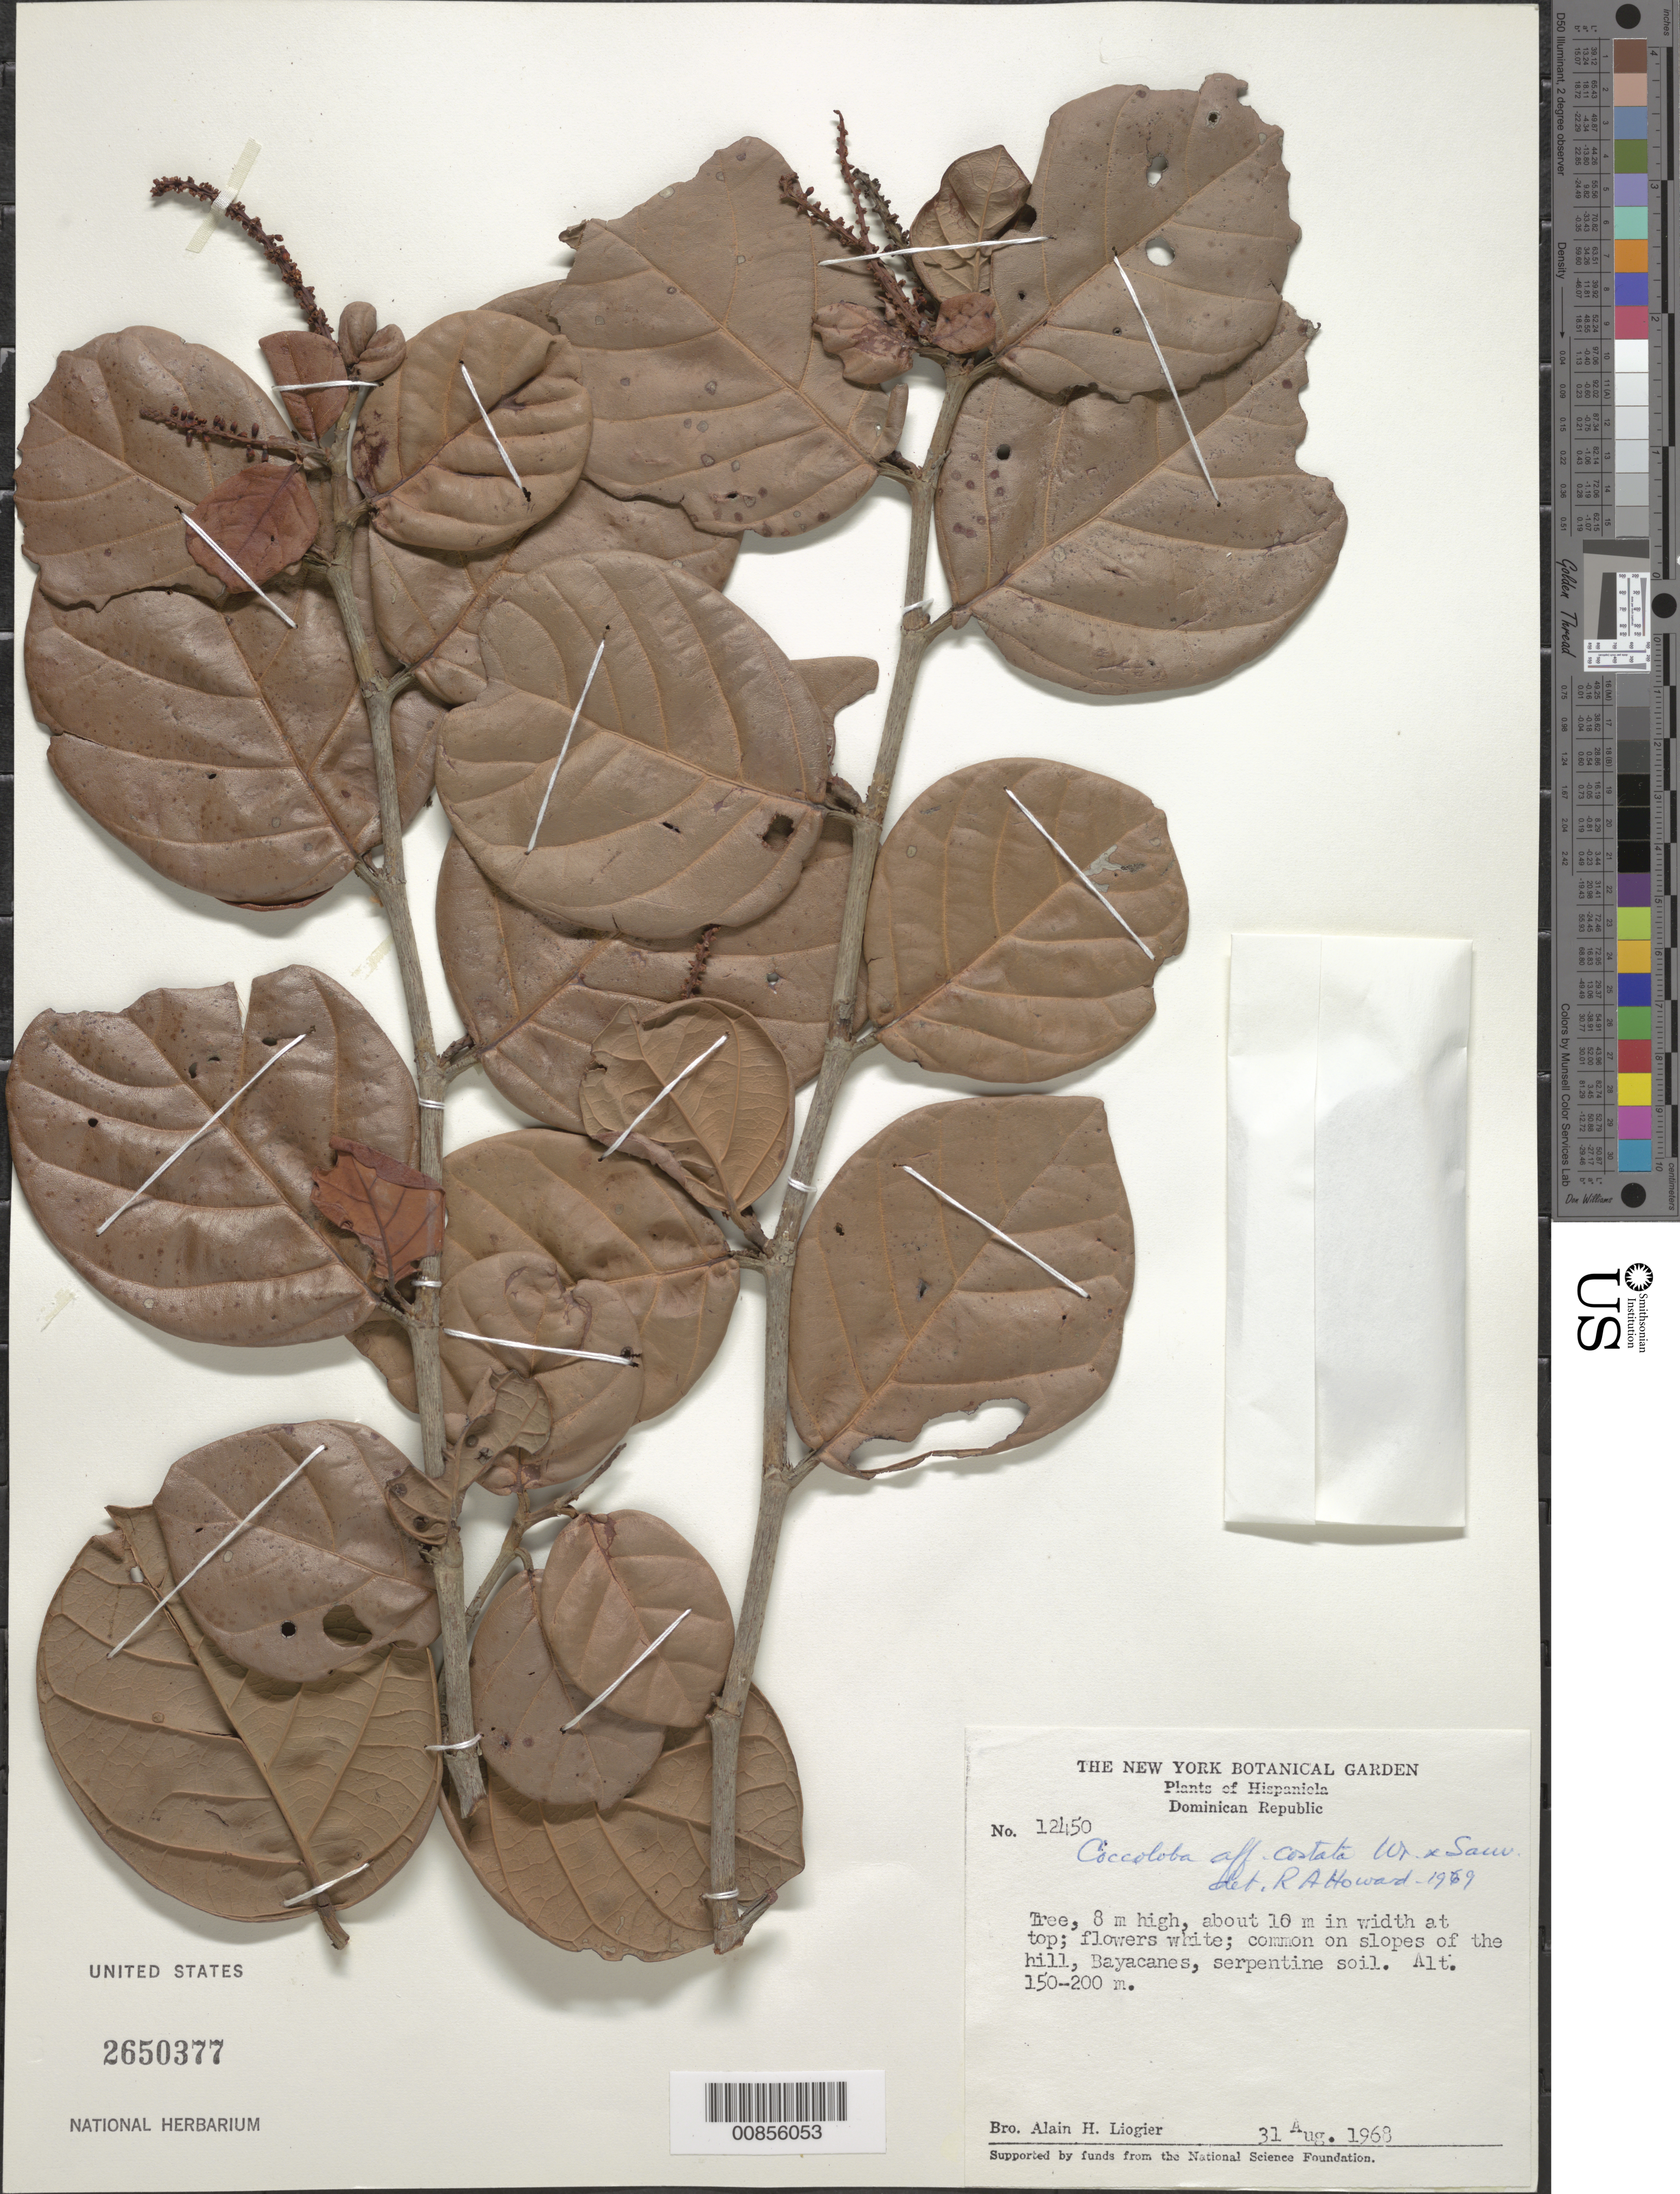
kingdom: Plantae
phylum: Tracheophyta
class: Magnoliopsida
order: Caryophyllales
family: Polygonaceae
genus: Coccoloba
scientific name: Coccoloba costata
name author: C. Wright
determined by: Howard, R. A.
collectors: A. H. Liogier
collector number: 12450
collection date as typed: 31 Aug 1968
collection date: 1968-08-31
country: Dominican Republic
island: Hispaniola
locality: Bayacanes.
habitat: Common on slopes of the hill. Serpentine soil.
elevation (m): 150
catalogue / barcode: US 2650377